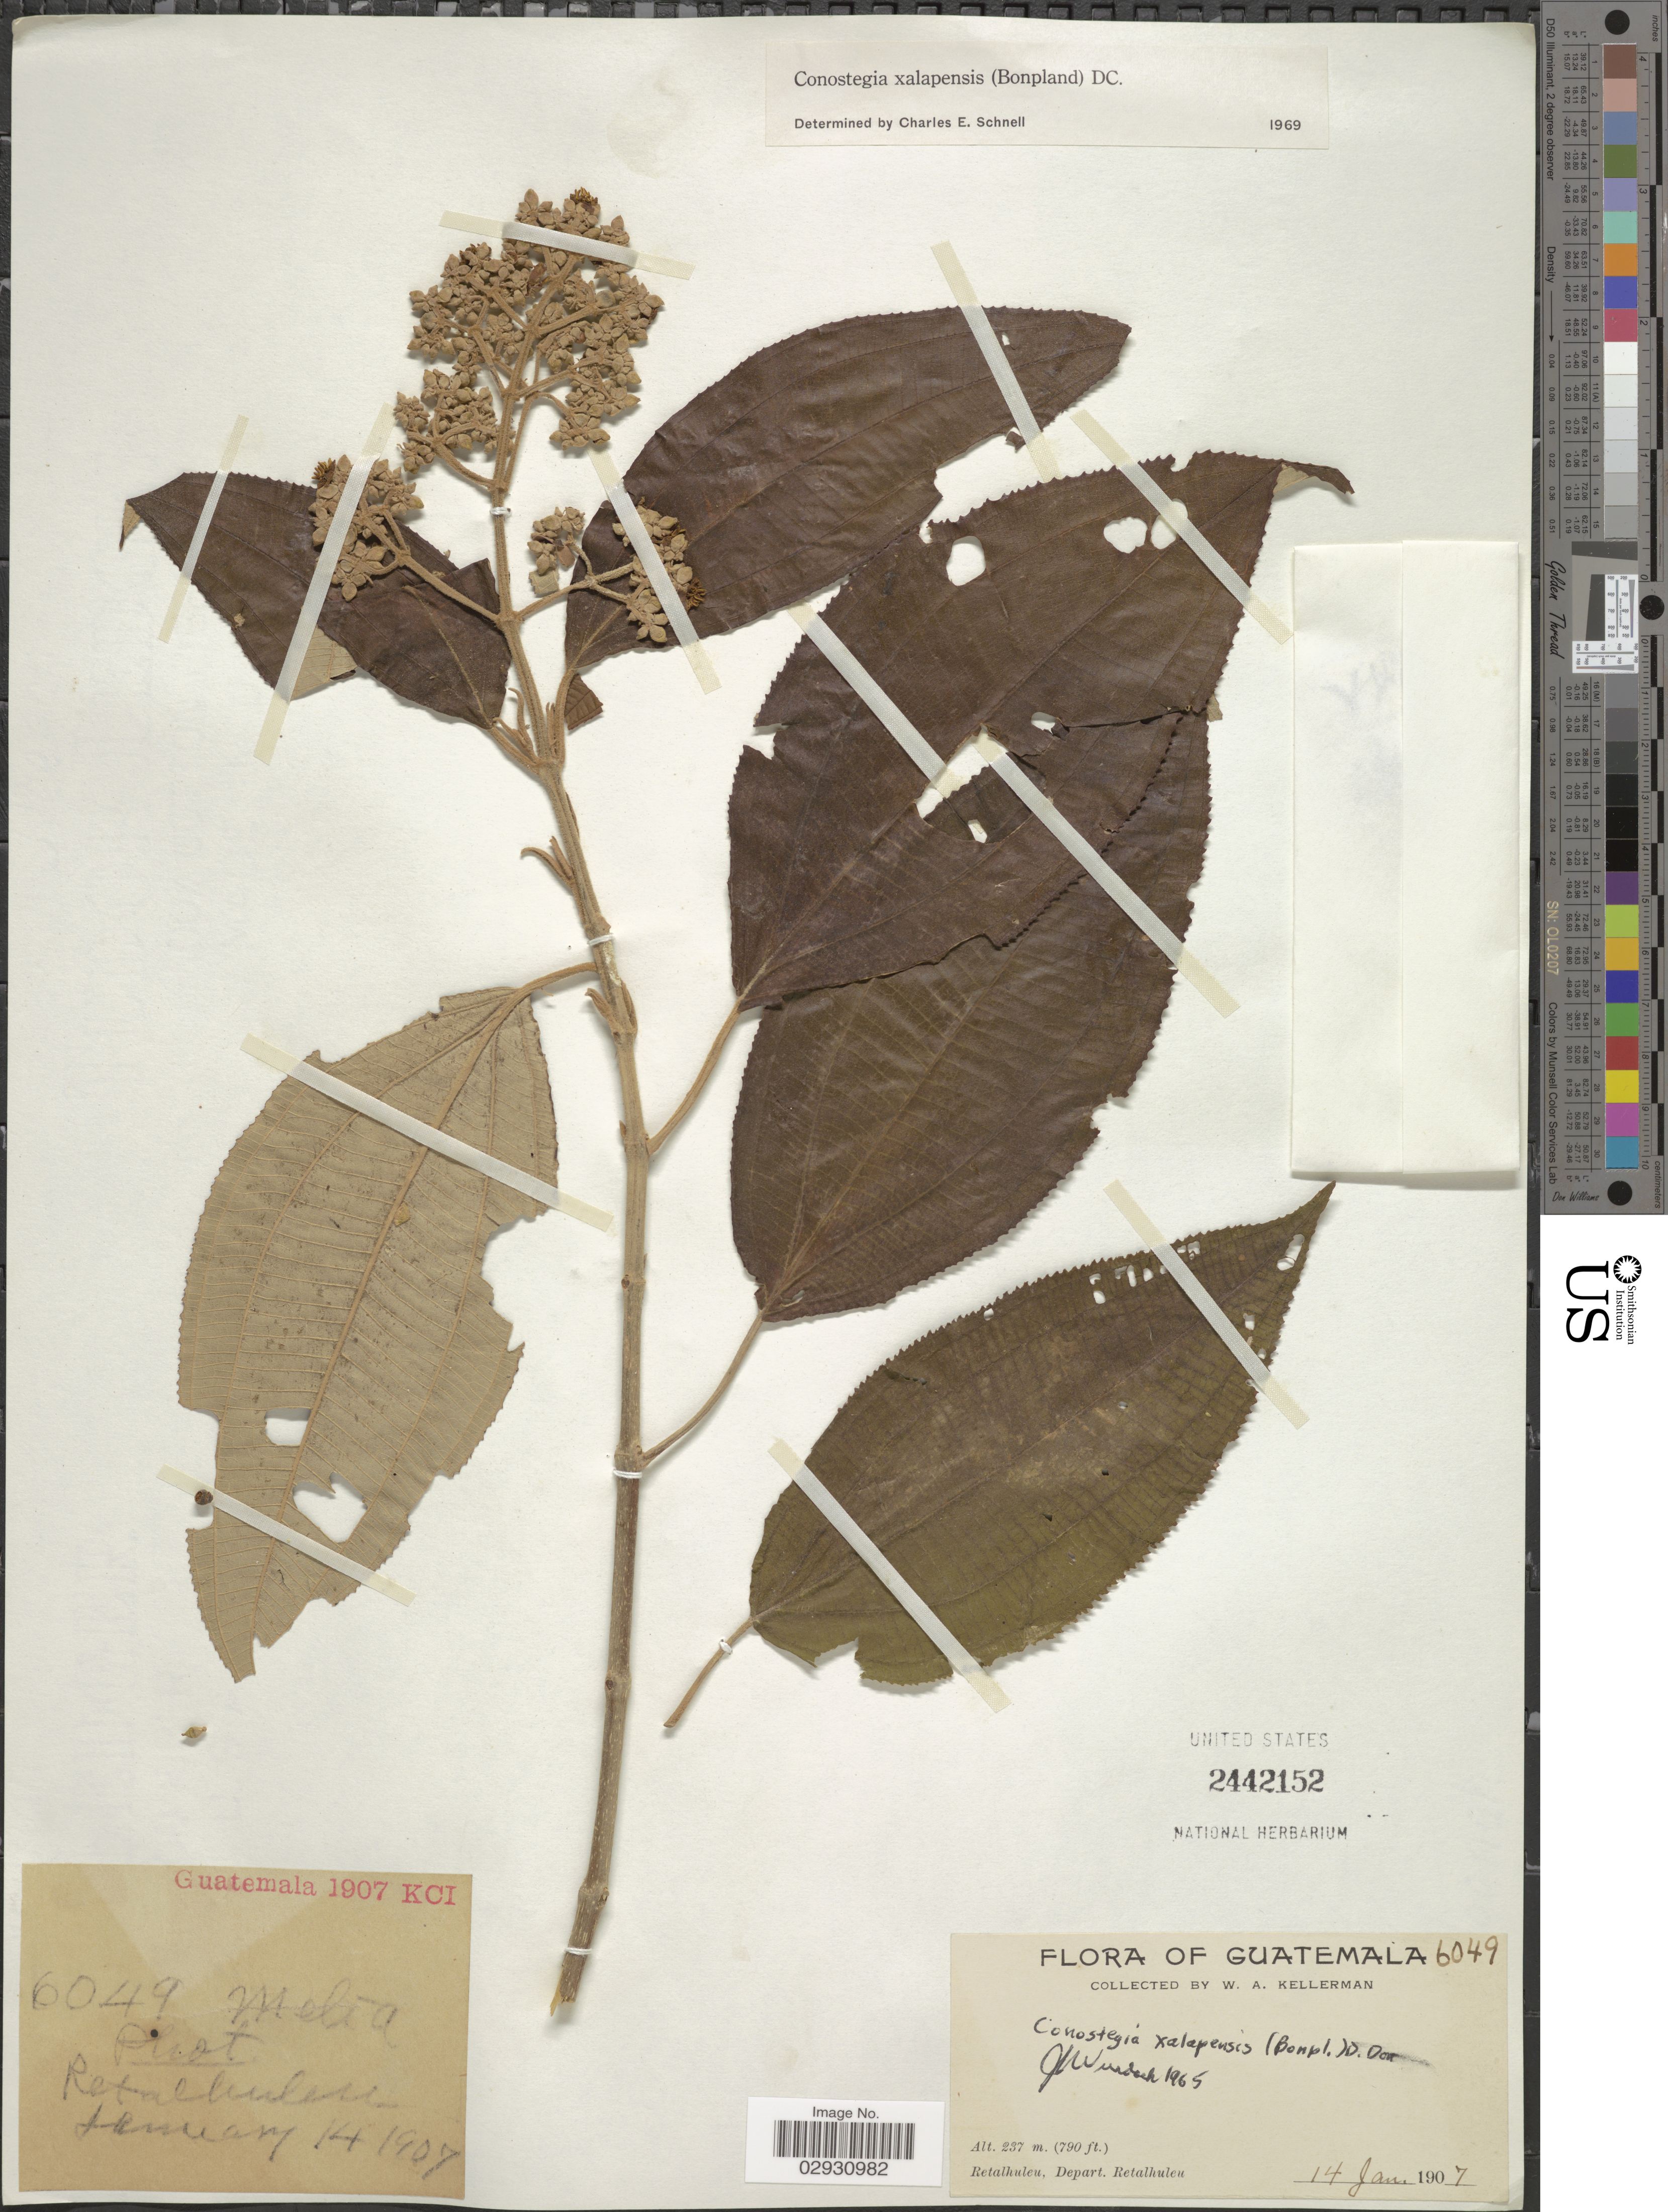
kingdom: Plantae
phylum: Tracheophyta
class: Magnoliopsida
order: Myrtales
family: Melastomataceae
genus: Conostegia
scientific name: Conostegia quadrangularis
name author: Schltdl. ex Steud.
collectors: W. Kellerman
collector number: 6049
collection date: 1907-01-14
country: Guatemala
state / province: Retalhuleu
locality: Retalhuleu, Depart. Retalhuleu.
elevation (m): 237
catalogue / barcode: US 2442152